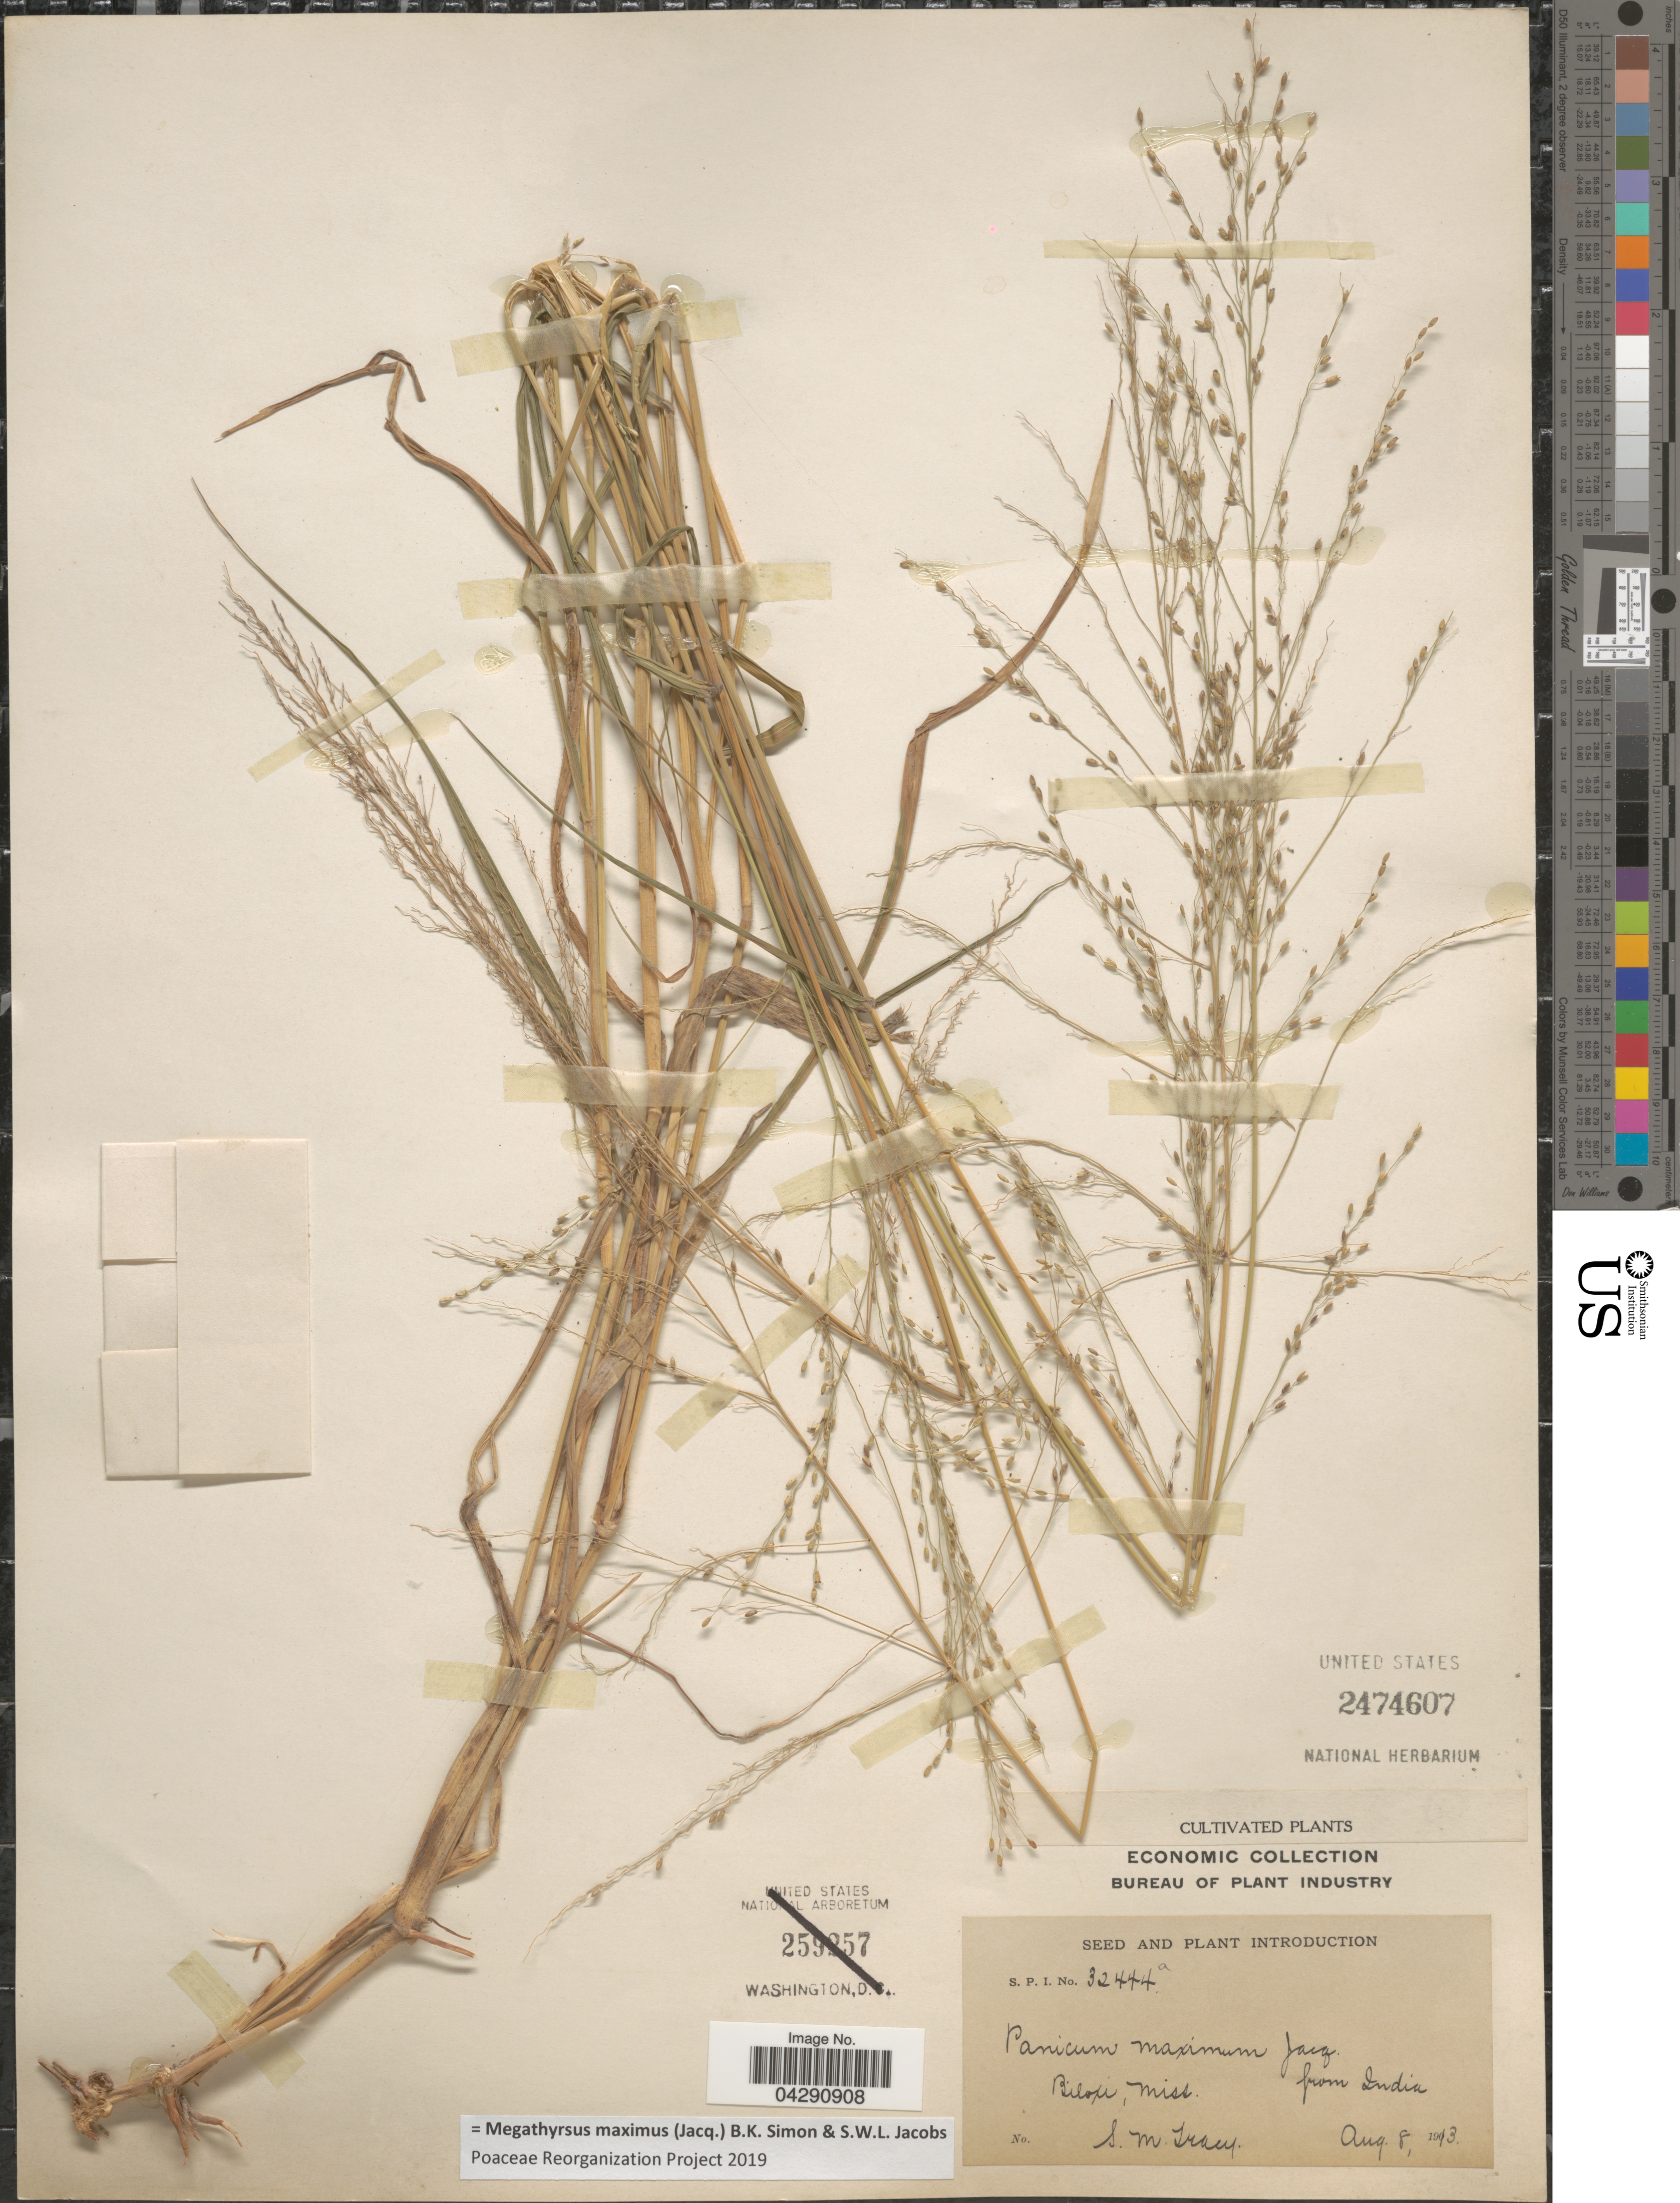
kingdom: Plantae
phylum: Tracheophyta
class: Liliopsida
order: Poales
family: Poaceae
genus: Megathyrsus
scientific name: Megathyrsus maximus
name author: (Jacq.) B.K. Simon & S.W.L. Jacobs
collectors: S. M. Tracy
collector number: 32444a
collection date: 1913-08-08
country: United States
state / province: Mississippi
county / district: Harrison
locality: Biloxi.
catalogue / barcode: US 2474607